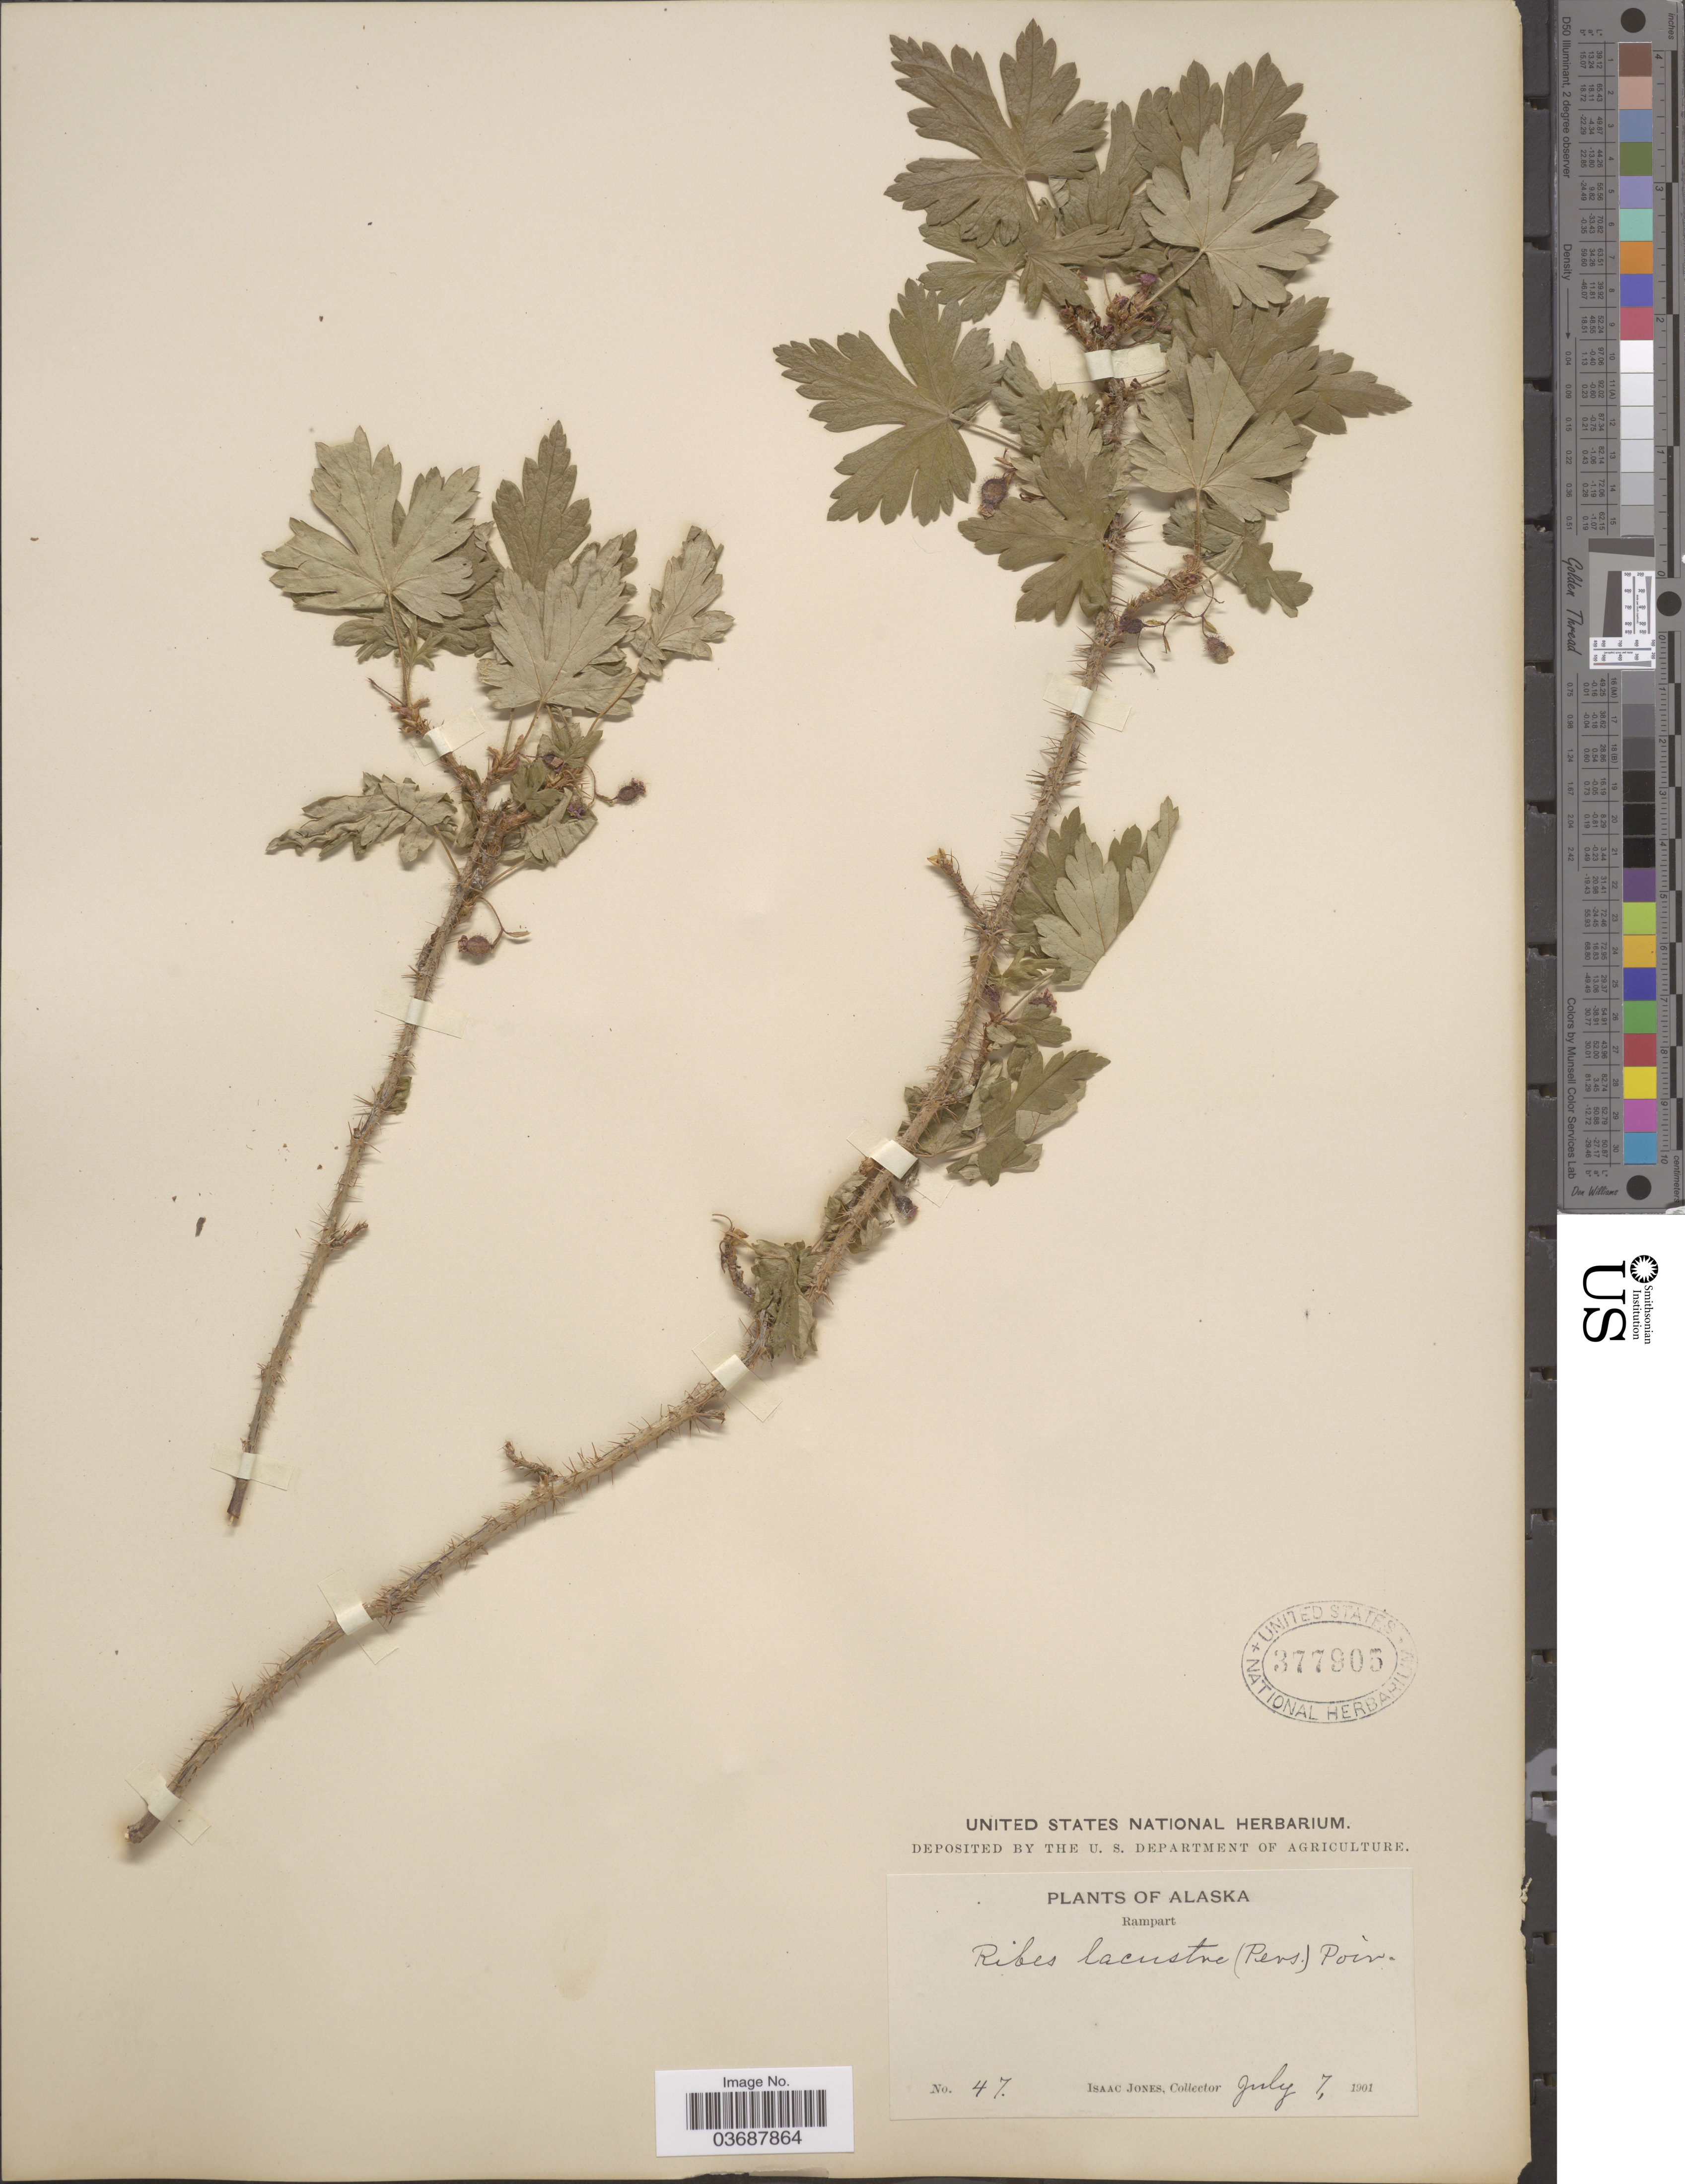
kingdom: Plantae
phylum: Tracheophyta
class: Magnoliopsida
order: Saxifragales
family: Grossulariaceae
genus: Ribes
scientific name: Ribes lacustre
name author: (Pers.) Poir.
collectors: I. Jones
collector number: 47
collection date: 1901-07-07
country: United States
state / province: Alaska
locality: Rampart.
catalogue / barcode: US 377905